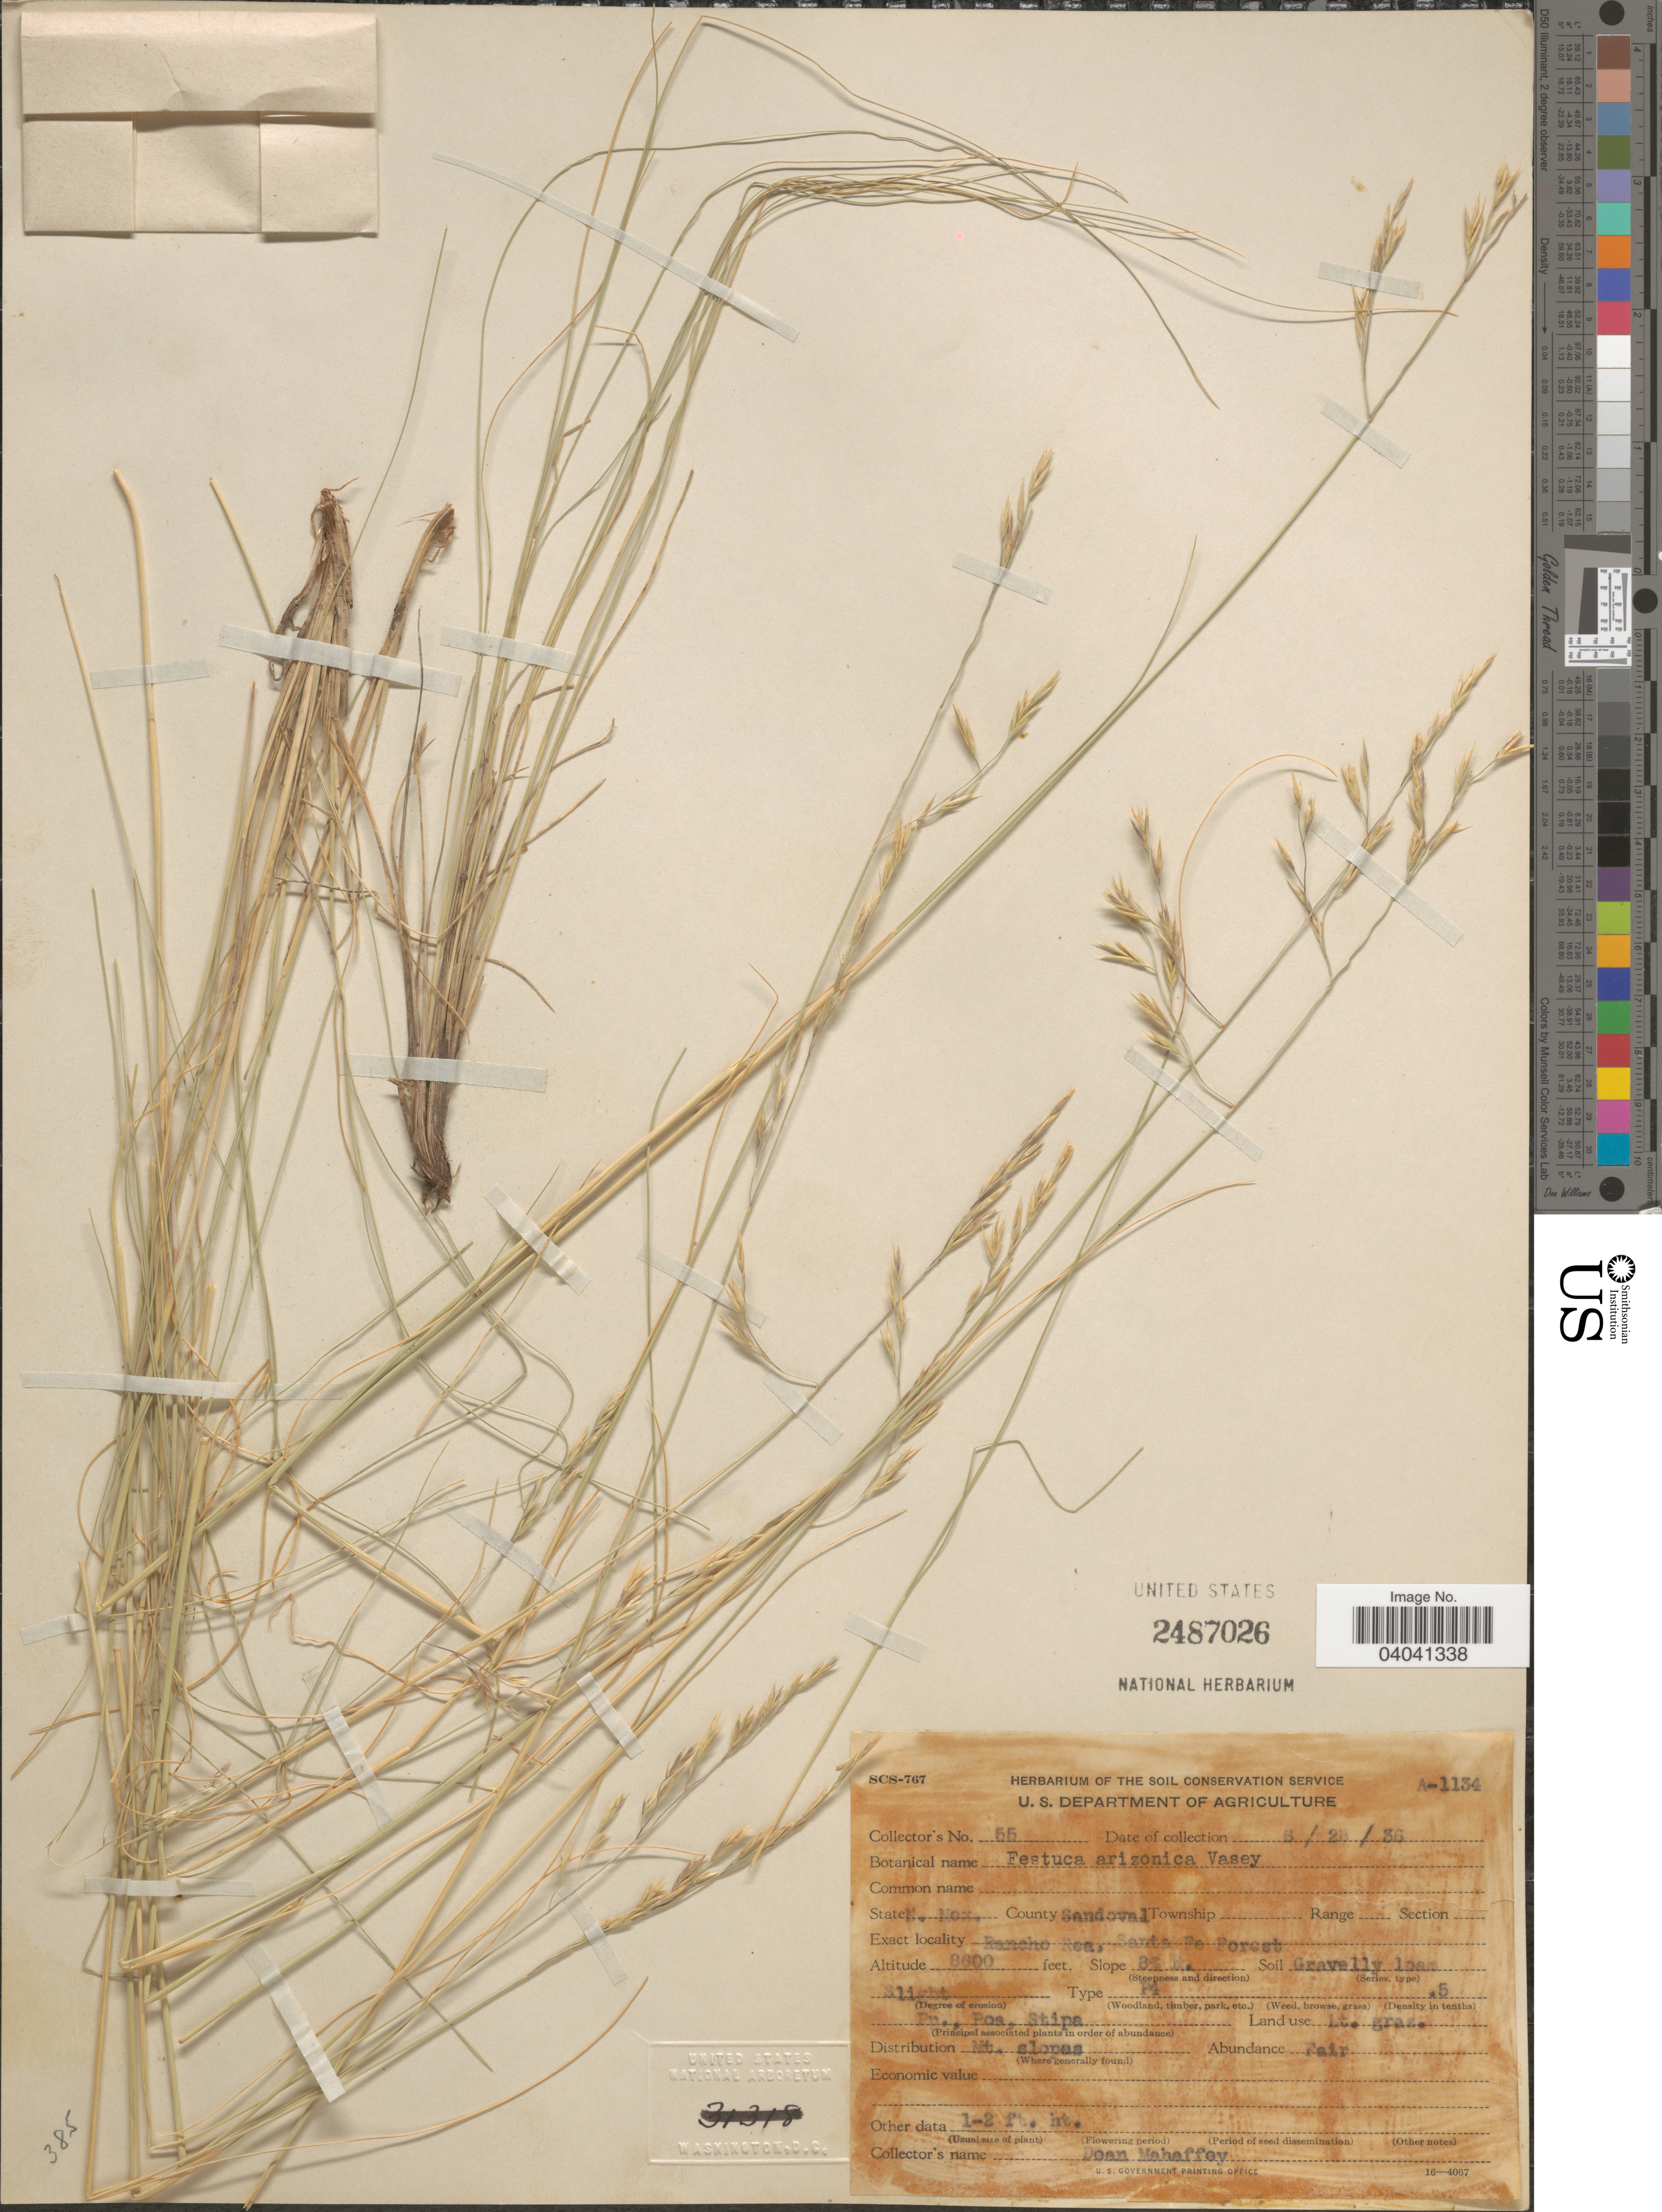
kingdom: Plantae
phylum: Tracheophyta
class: Liliopsida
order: Poales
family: Poaceae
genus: Festuca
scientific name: Festuca arizonica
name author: Vasey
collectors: D. Mahaffey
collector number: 55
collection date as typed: Transcribed d/m/y: 28/6/36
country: United States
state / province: New Mexico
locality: County Sandoval. Rancho Rea, Santa Fe Forest.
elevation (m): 2438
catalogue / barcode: US 2487026